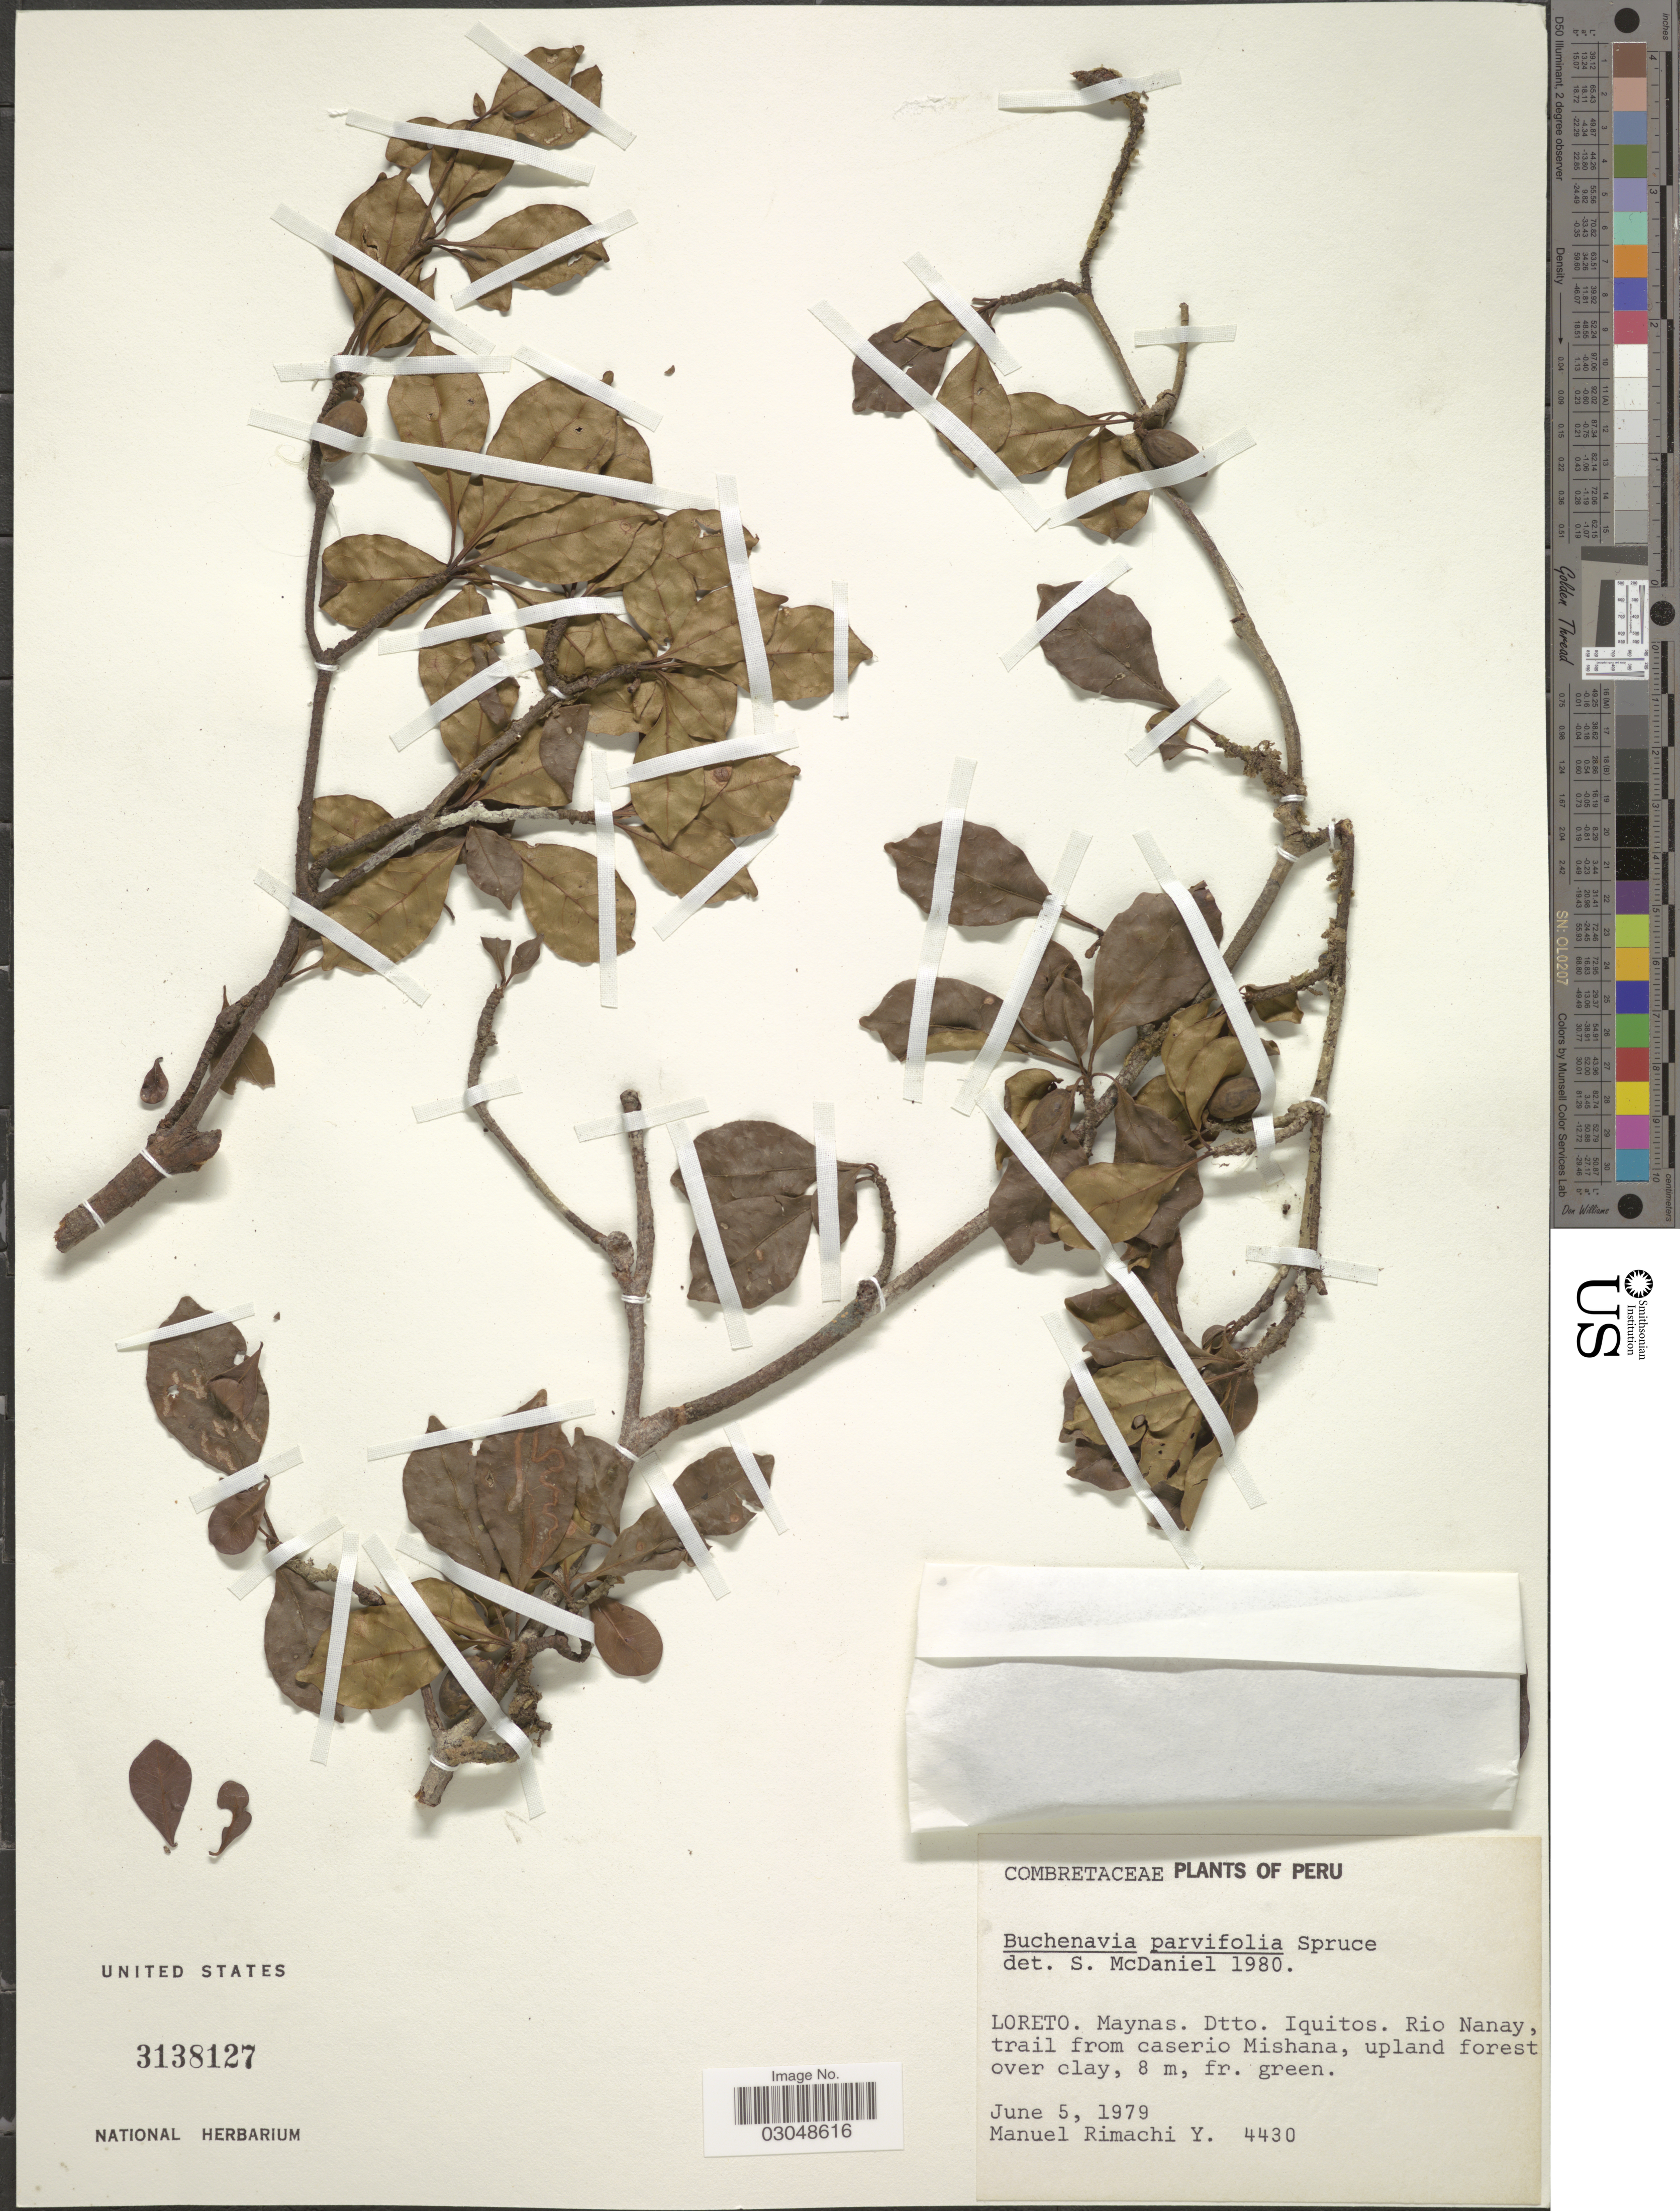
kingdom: Plantae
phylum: Tracheophyta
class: Magnoliopsida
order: Myrtales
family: Combretaceae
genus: Terminalia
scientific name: Terminalia parvifolia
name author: (Ducke) Gere & Boatwr.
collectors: M. Rimachi Y.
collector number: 4430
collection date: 1979-06-05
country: Peru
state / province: Loreto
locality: Maynas. Dtto. Iquitos. Rio Nanay, trail from caserio Mishana.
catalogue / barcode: US 3138127